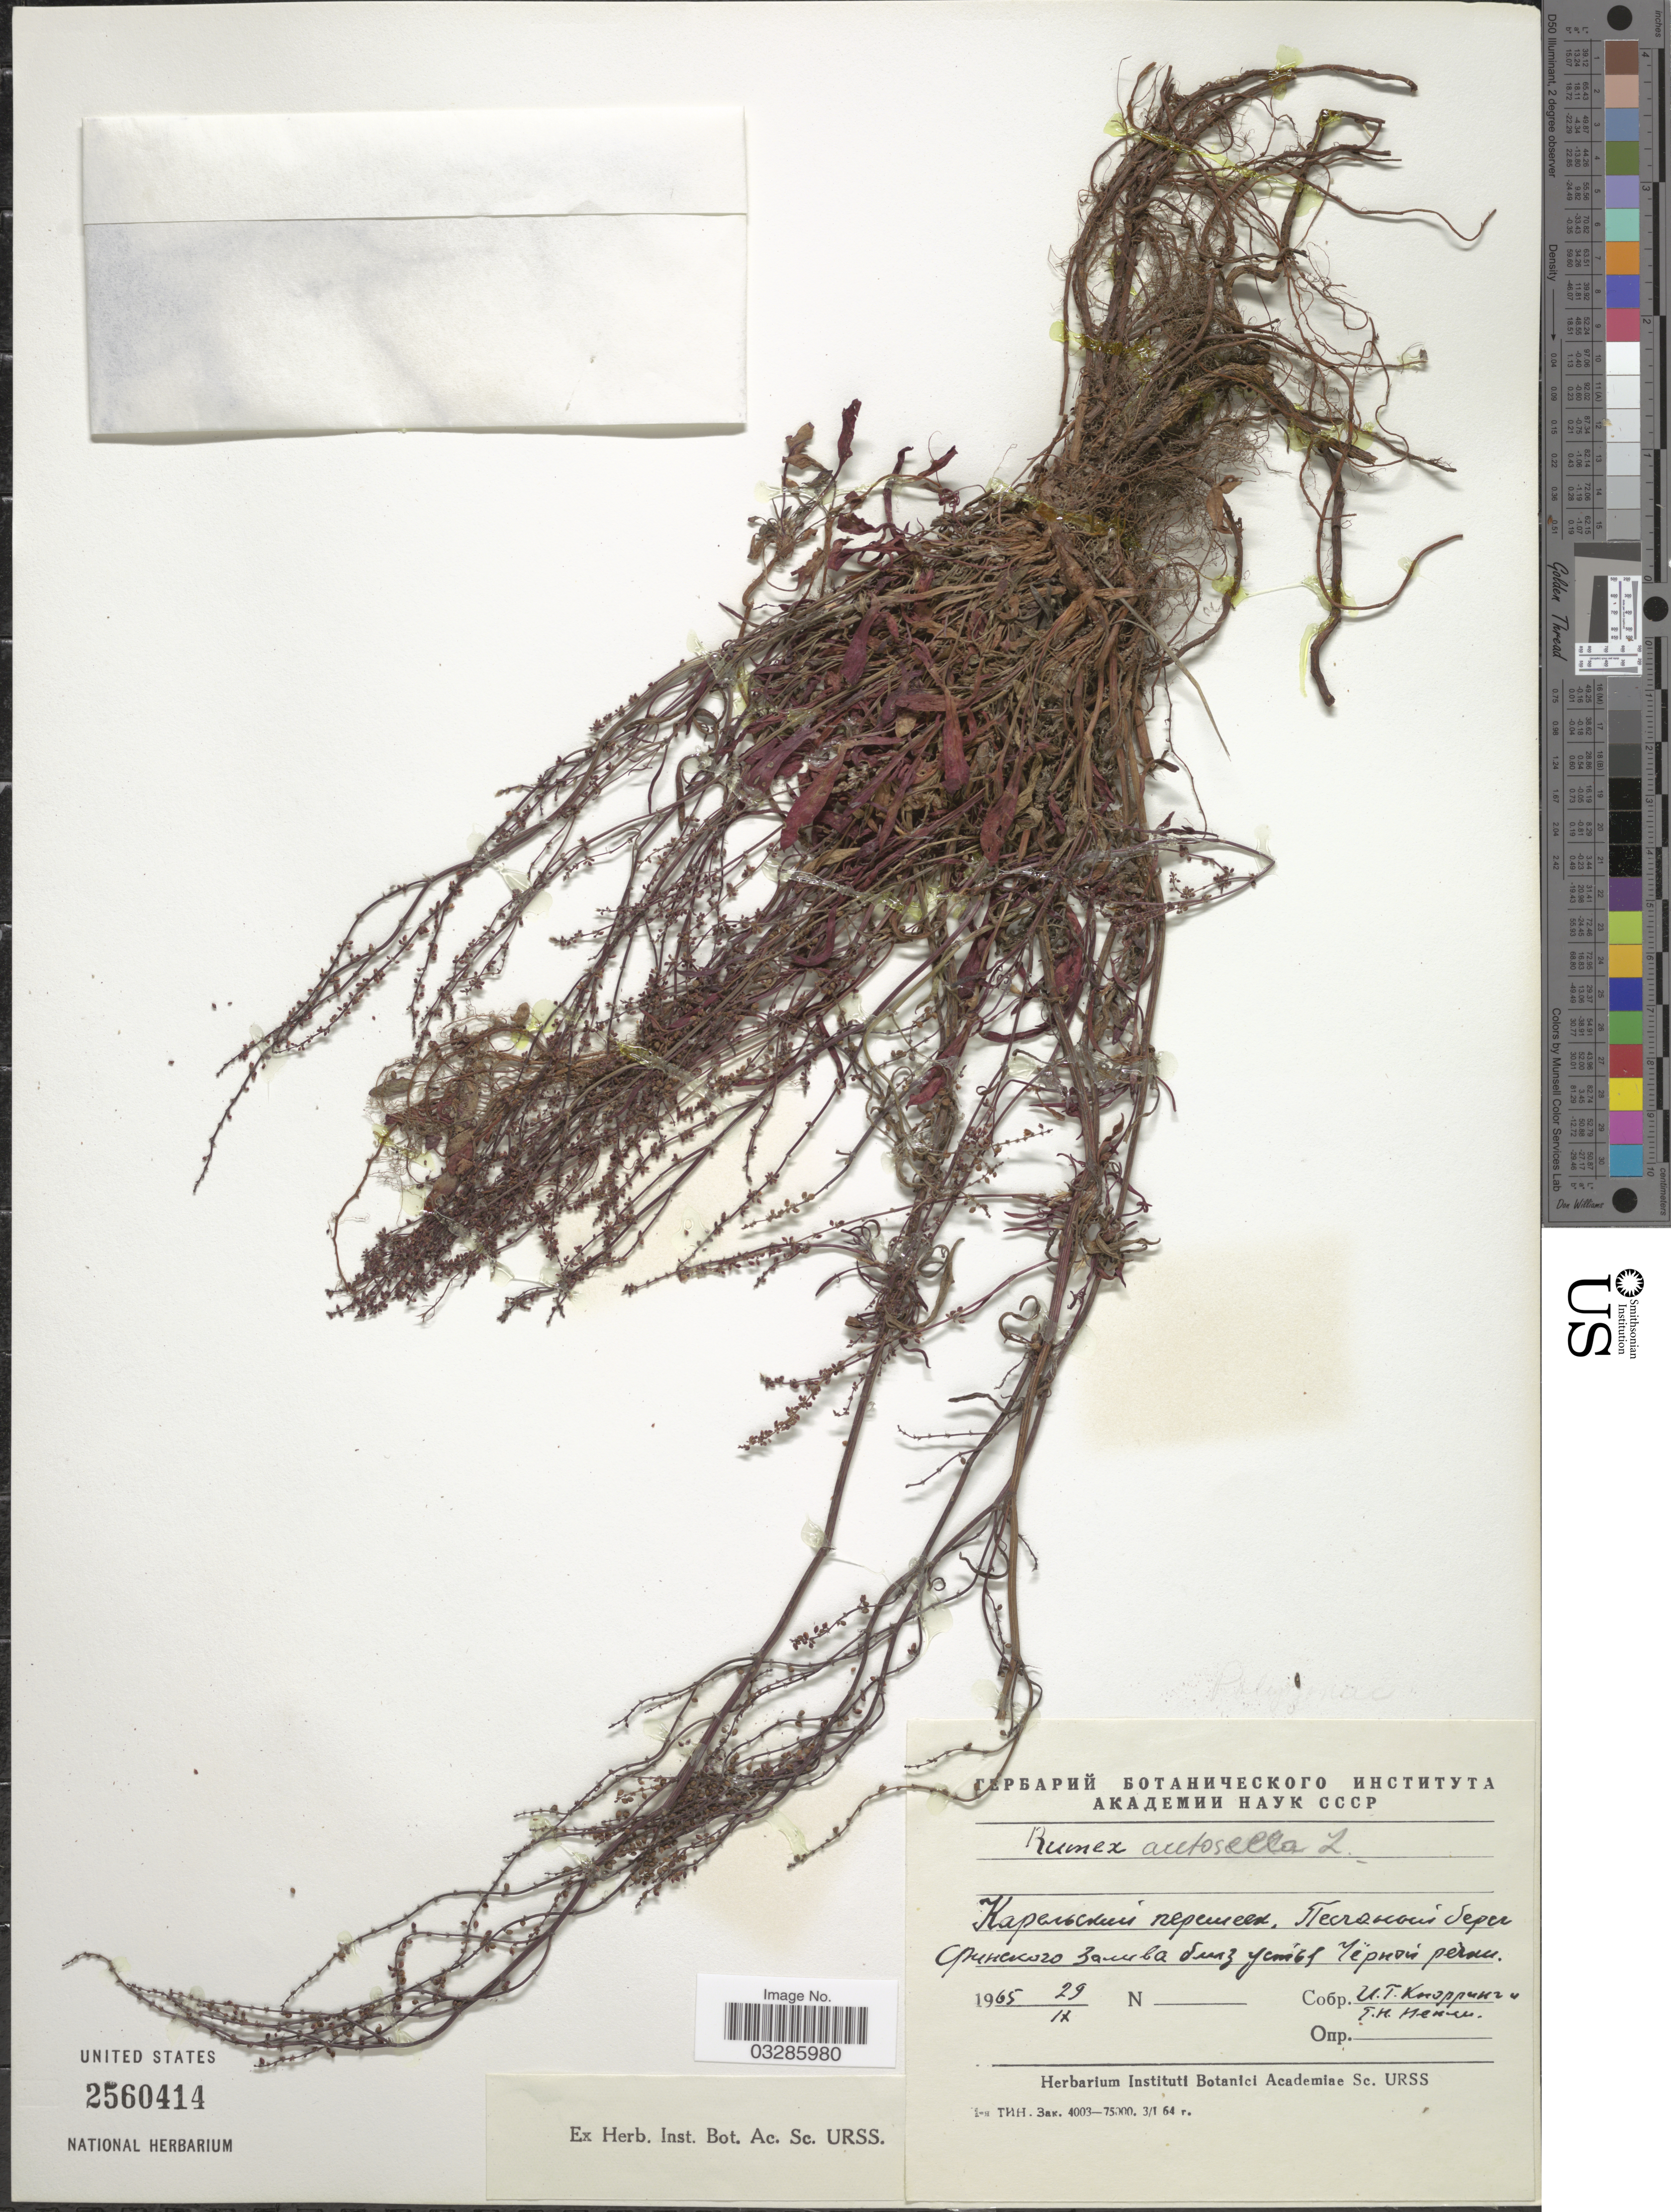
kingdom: Plantae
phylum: Tracheophyta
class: Magnoliopsida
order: Caryophyllales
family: Polygonaceae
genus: Rumex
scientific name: Rumex acetosella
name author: L.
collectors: I. Knorring & G. Nepli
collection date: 1965-09-29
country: Russian Federation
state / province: Leningrad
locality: Karelian Isthmus, Gulf of Finland near mouth of Black River.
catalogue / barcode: US 2560414